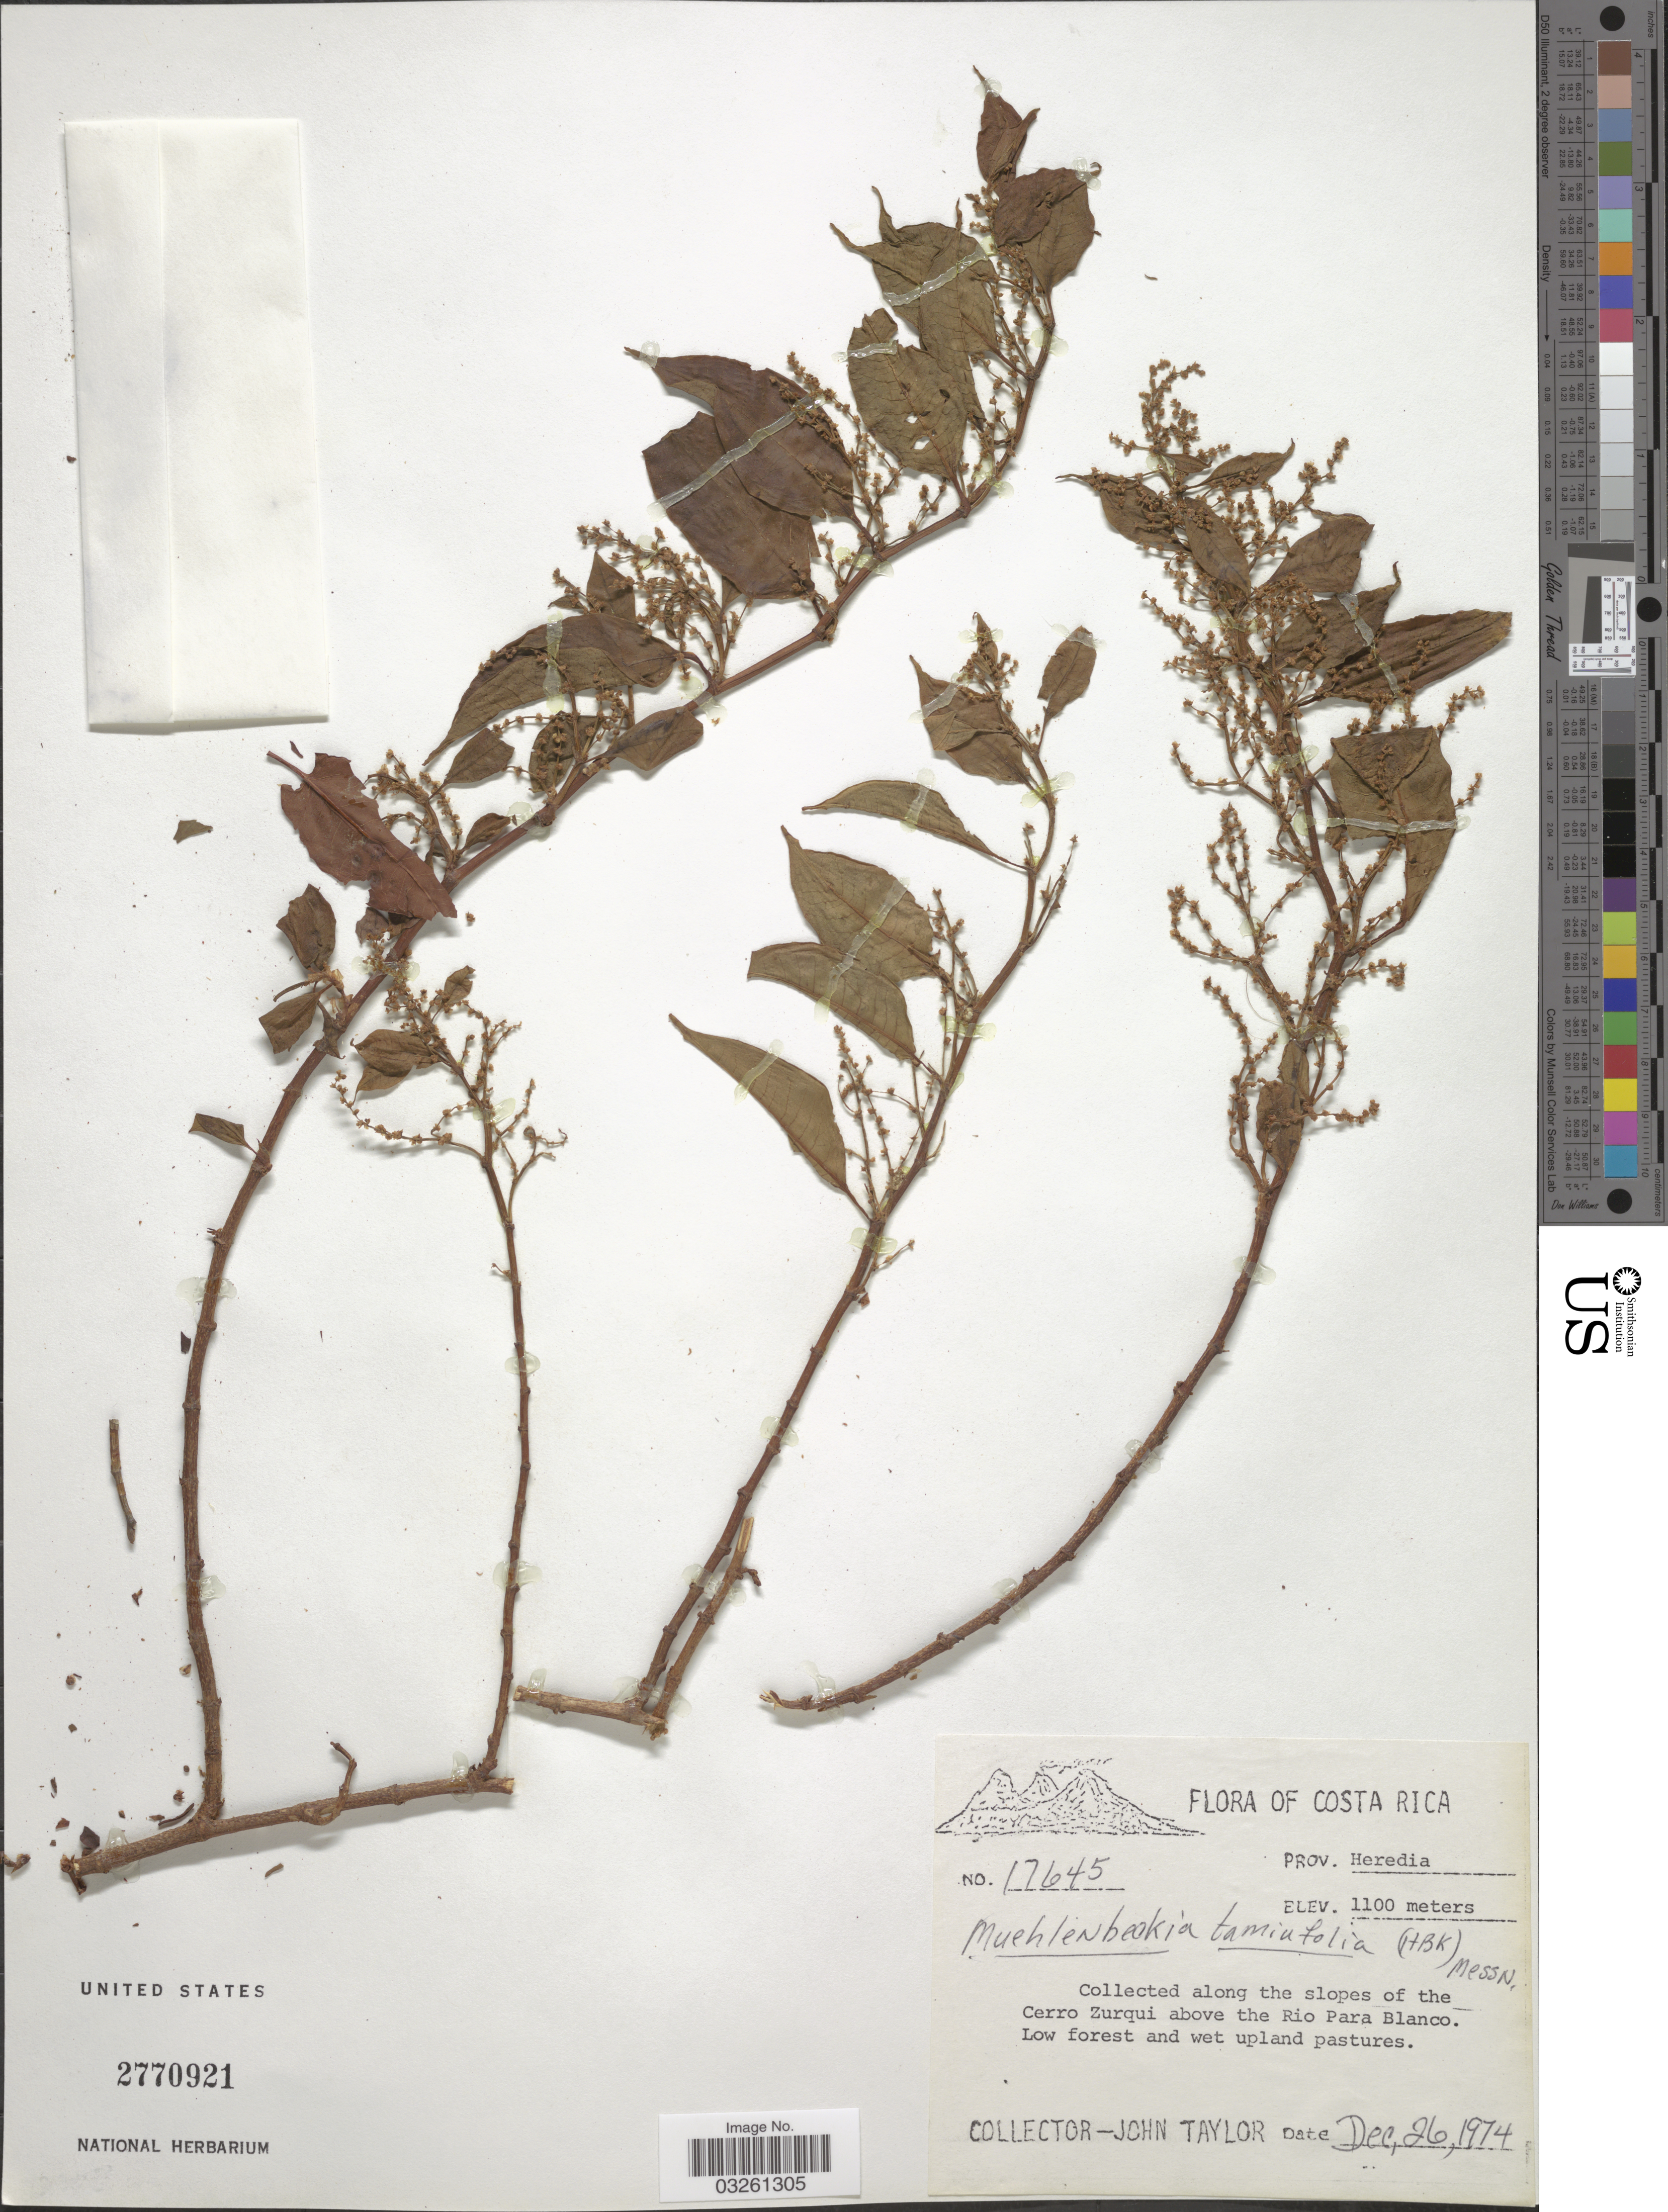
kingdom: Plantae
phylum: Tracheophyta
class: Magnoliopsida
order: Caryophyllales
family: Polygonaceae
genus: Muehlenbeckia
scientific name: Muehlenbeckia tamnifolia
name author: (Kunth) Meisn.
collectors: J. Taylor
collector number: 17645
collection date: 1974-12-26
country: Costa Rica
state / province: Heredia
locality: Along the slopes of the Cerro Zurqui above the Rio Para Blanco.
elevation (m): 1100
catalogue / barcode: US 2770921